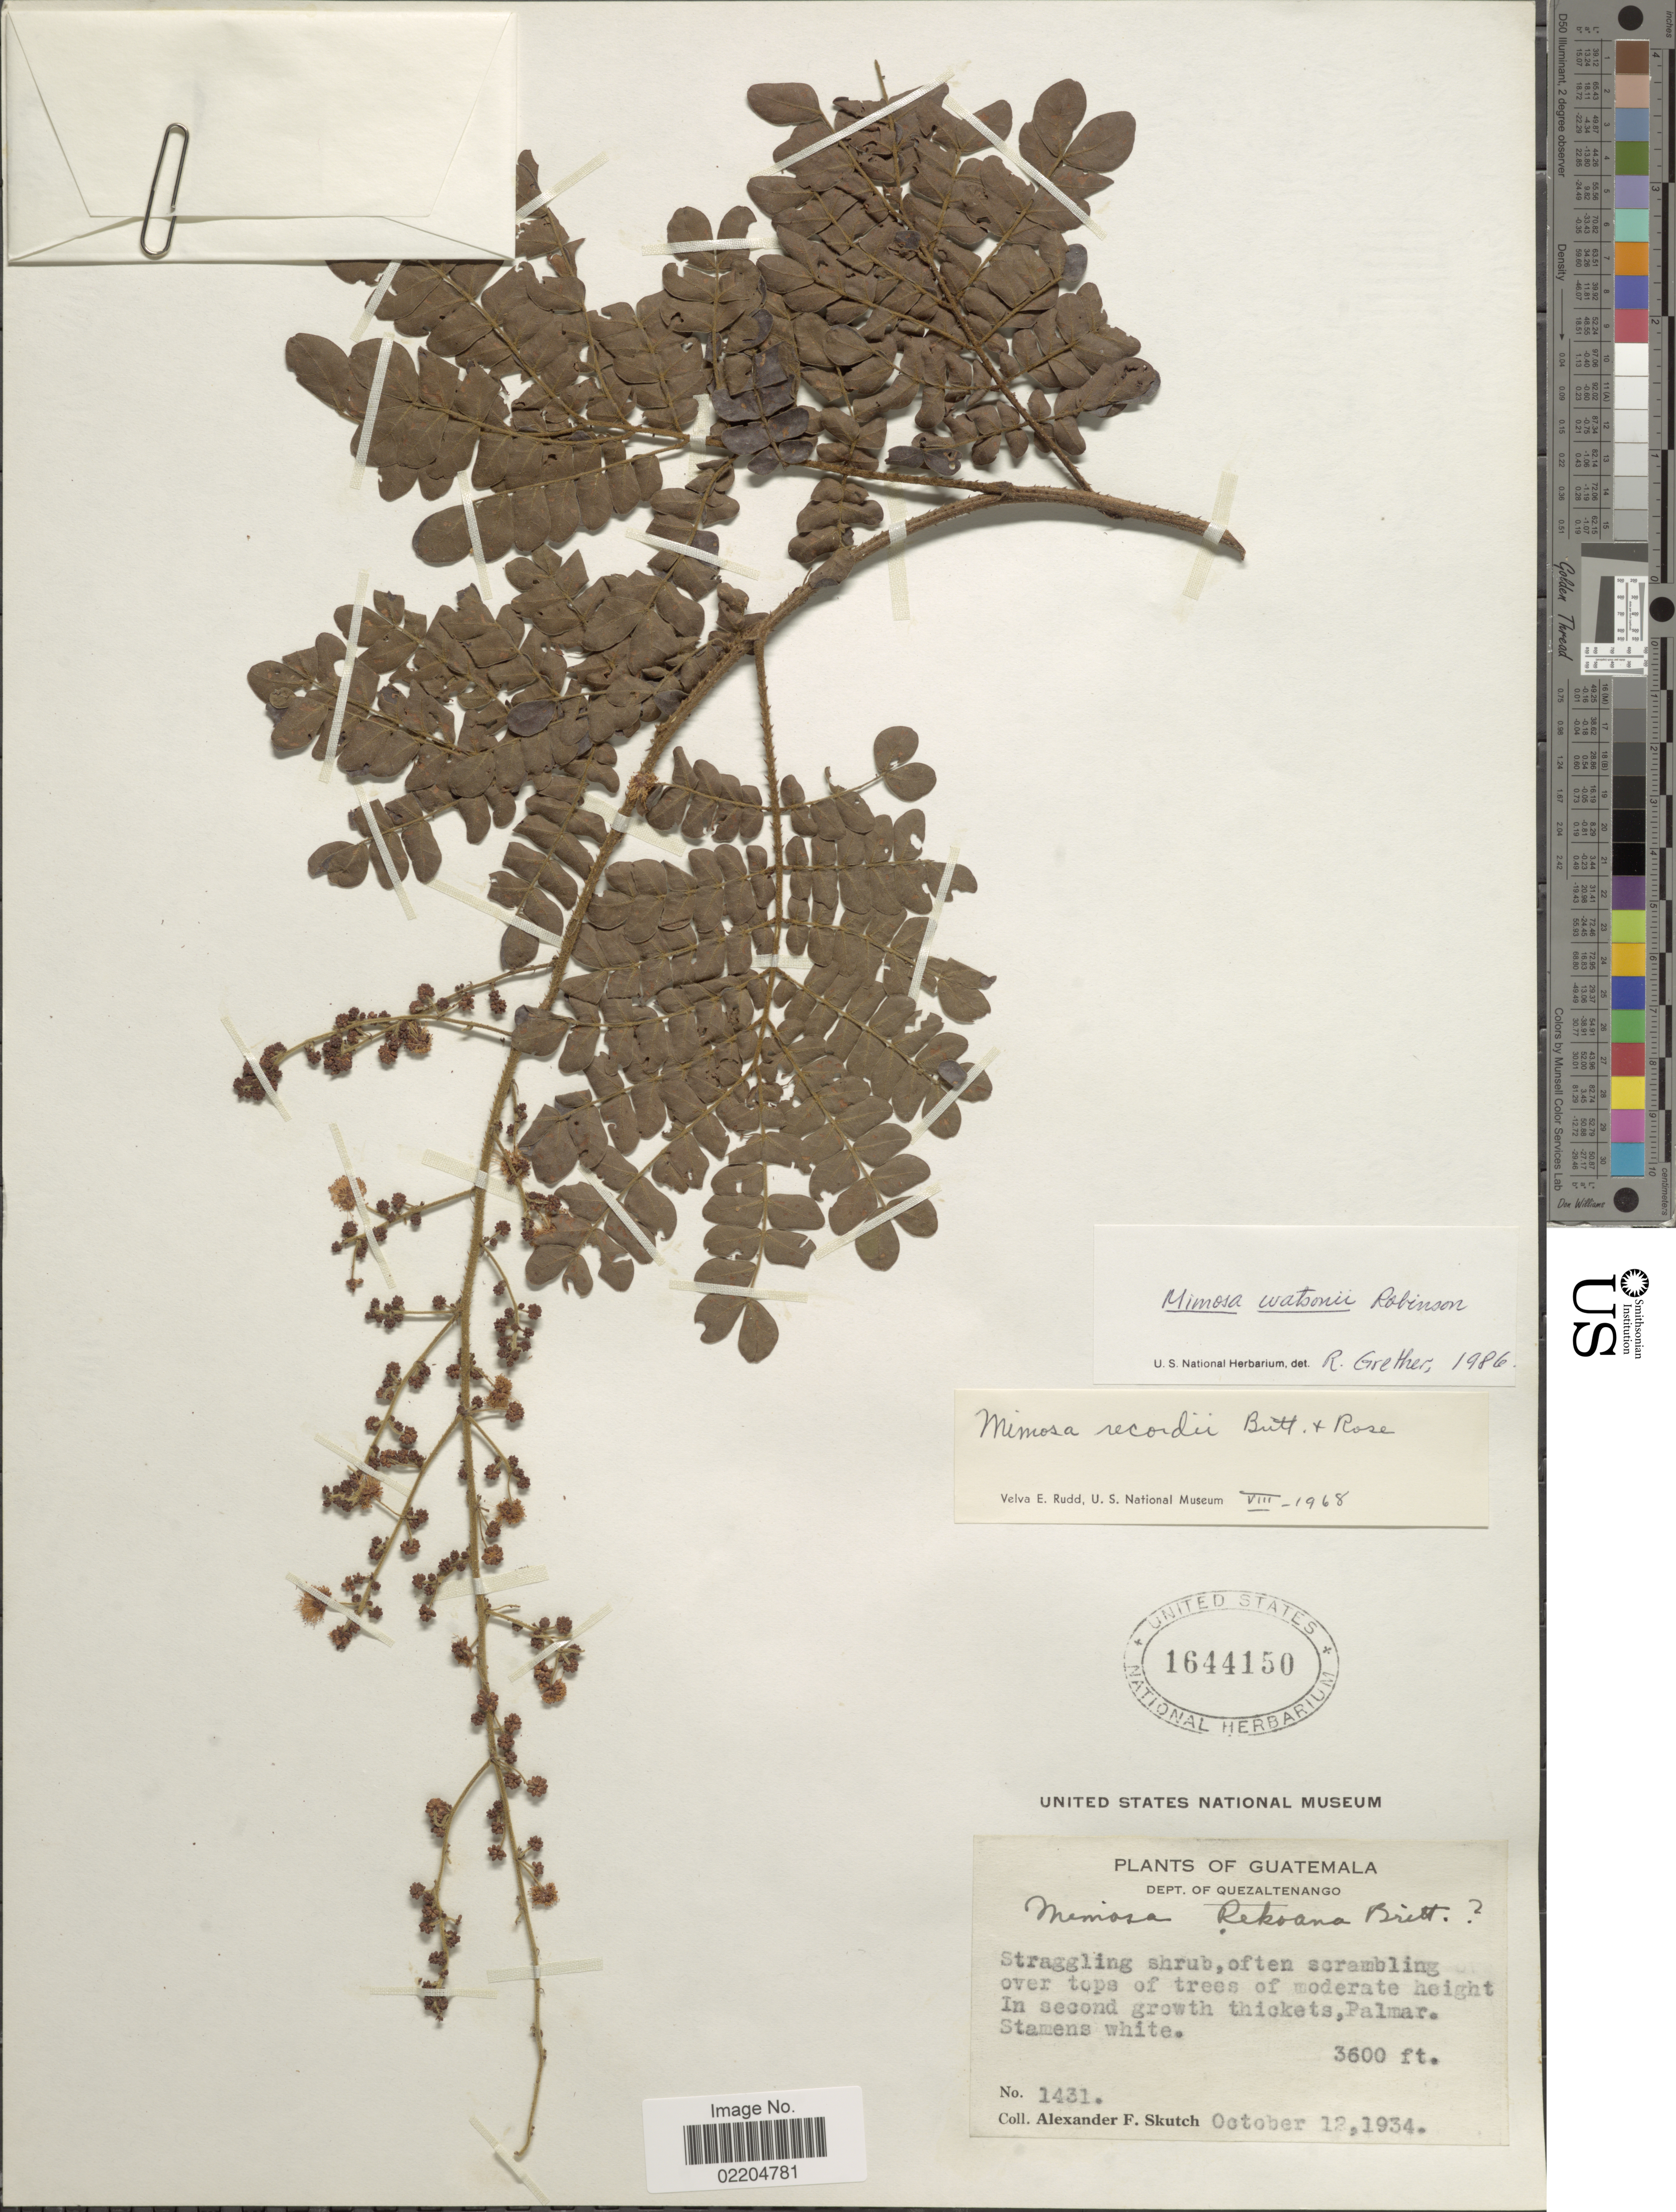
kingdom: Plantae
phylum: Tracheophyta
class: Magnoliopsida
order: Fabales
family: Fabaceae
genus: Mimosa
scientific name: Mimosa watsonii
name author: B.L. Rob.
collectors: A. F. Skutch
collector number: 1431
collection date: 1934-10-12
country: Guatemala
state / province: Quetzaltenango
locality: Dept. of Quezaltenango, In second growth thickets, Palmar.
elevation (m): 1097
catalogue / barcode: US 1644150